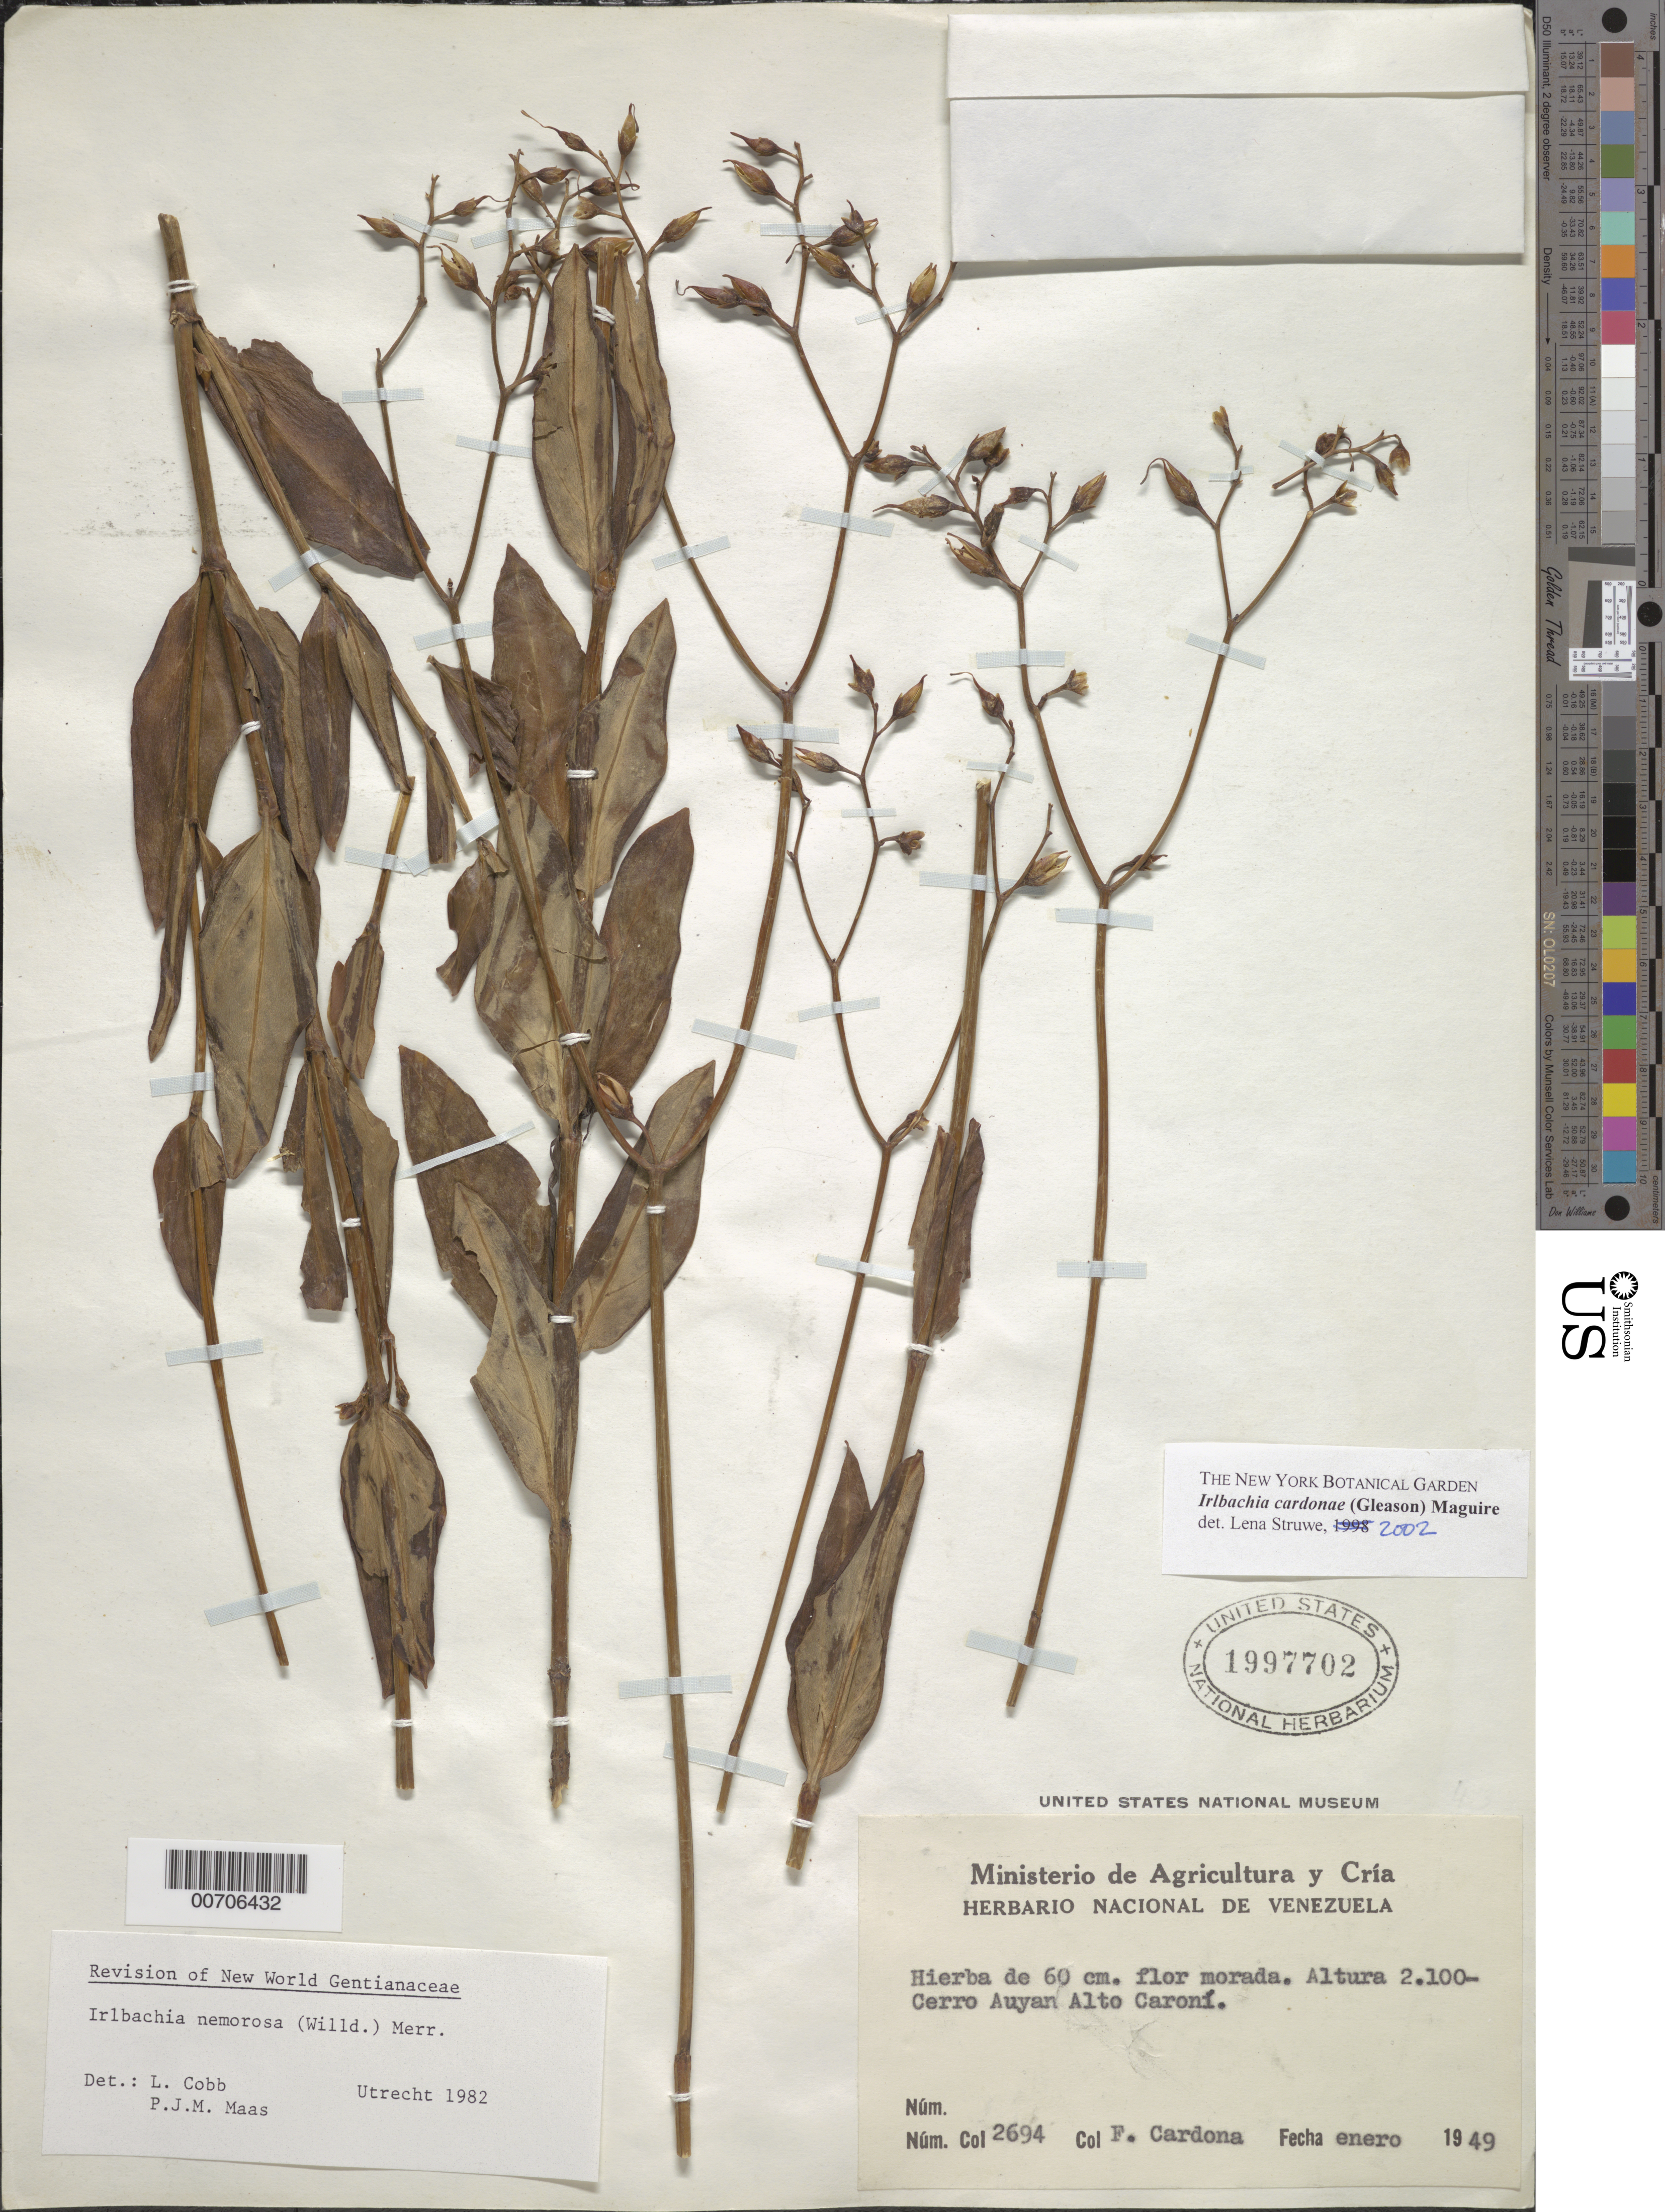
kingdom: Plantae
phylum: Tracheophyta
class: Magnoliopsida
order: Gentianales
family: Gentianaceae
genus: Irlbachia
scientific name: Irlbachia cardonae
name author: (Gleason) Maguire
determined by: Struwe, L.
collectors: F. Cardona Puig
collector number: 2694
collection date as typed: Jan-49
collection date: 1949-01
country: Venezuela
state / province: Bolívar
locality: Cerro Auyantepuí, Alto Río Caroní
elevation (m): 2100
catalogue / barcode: US 1997702